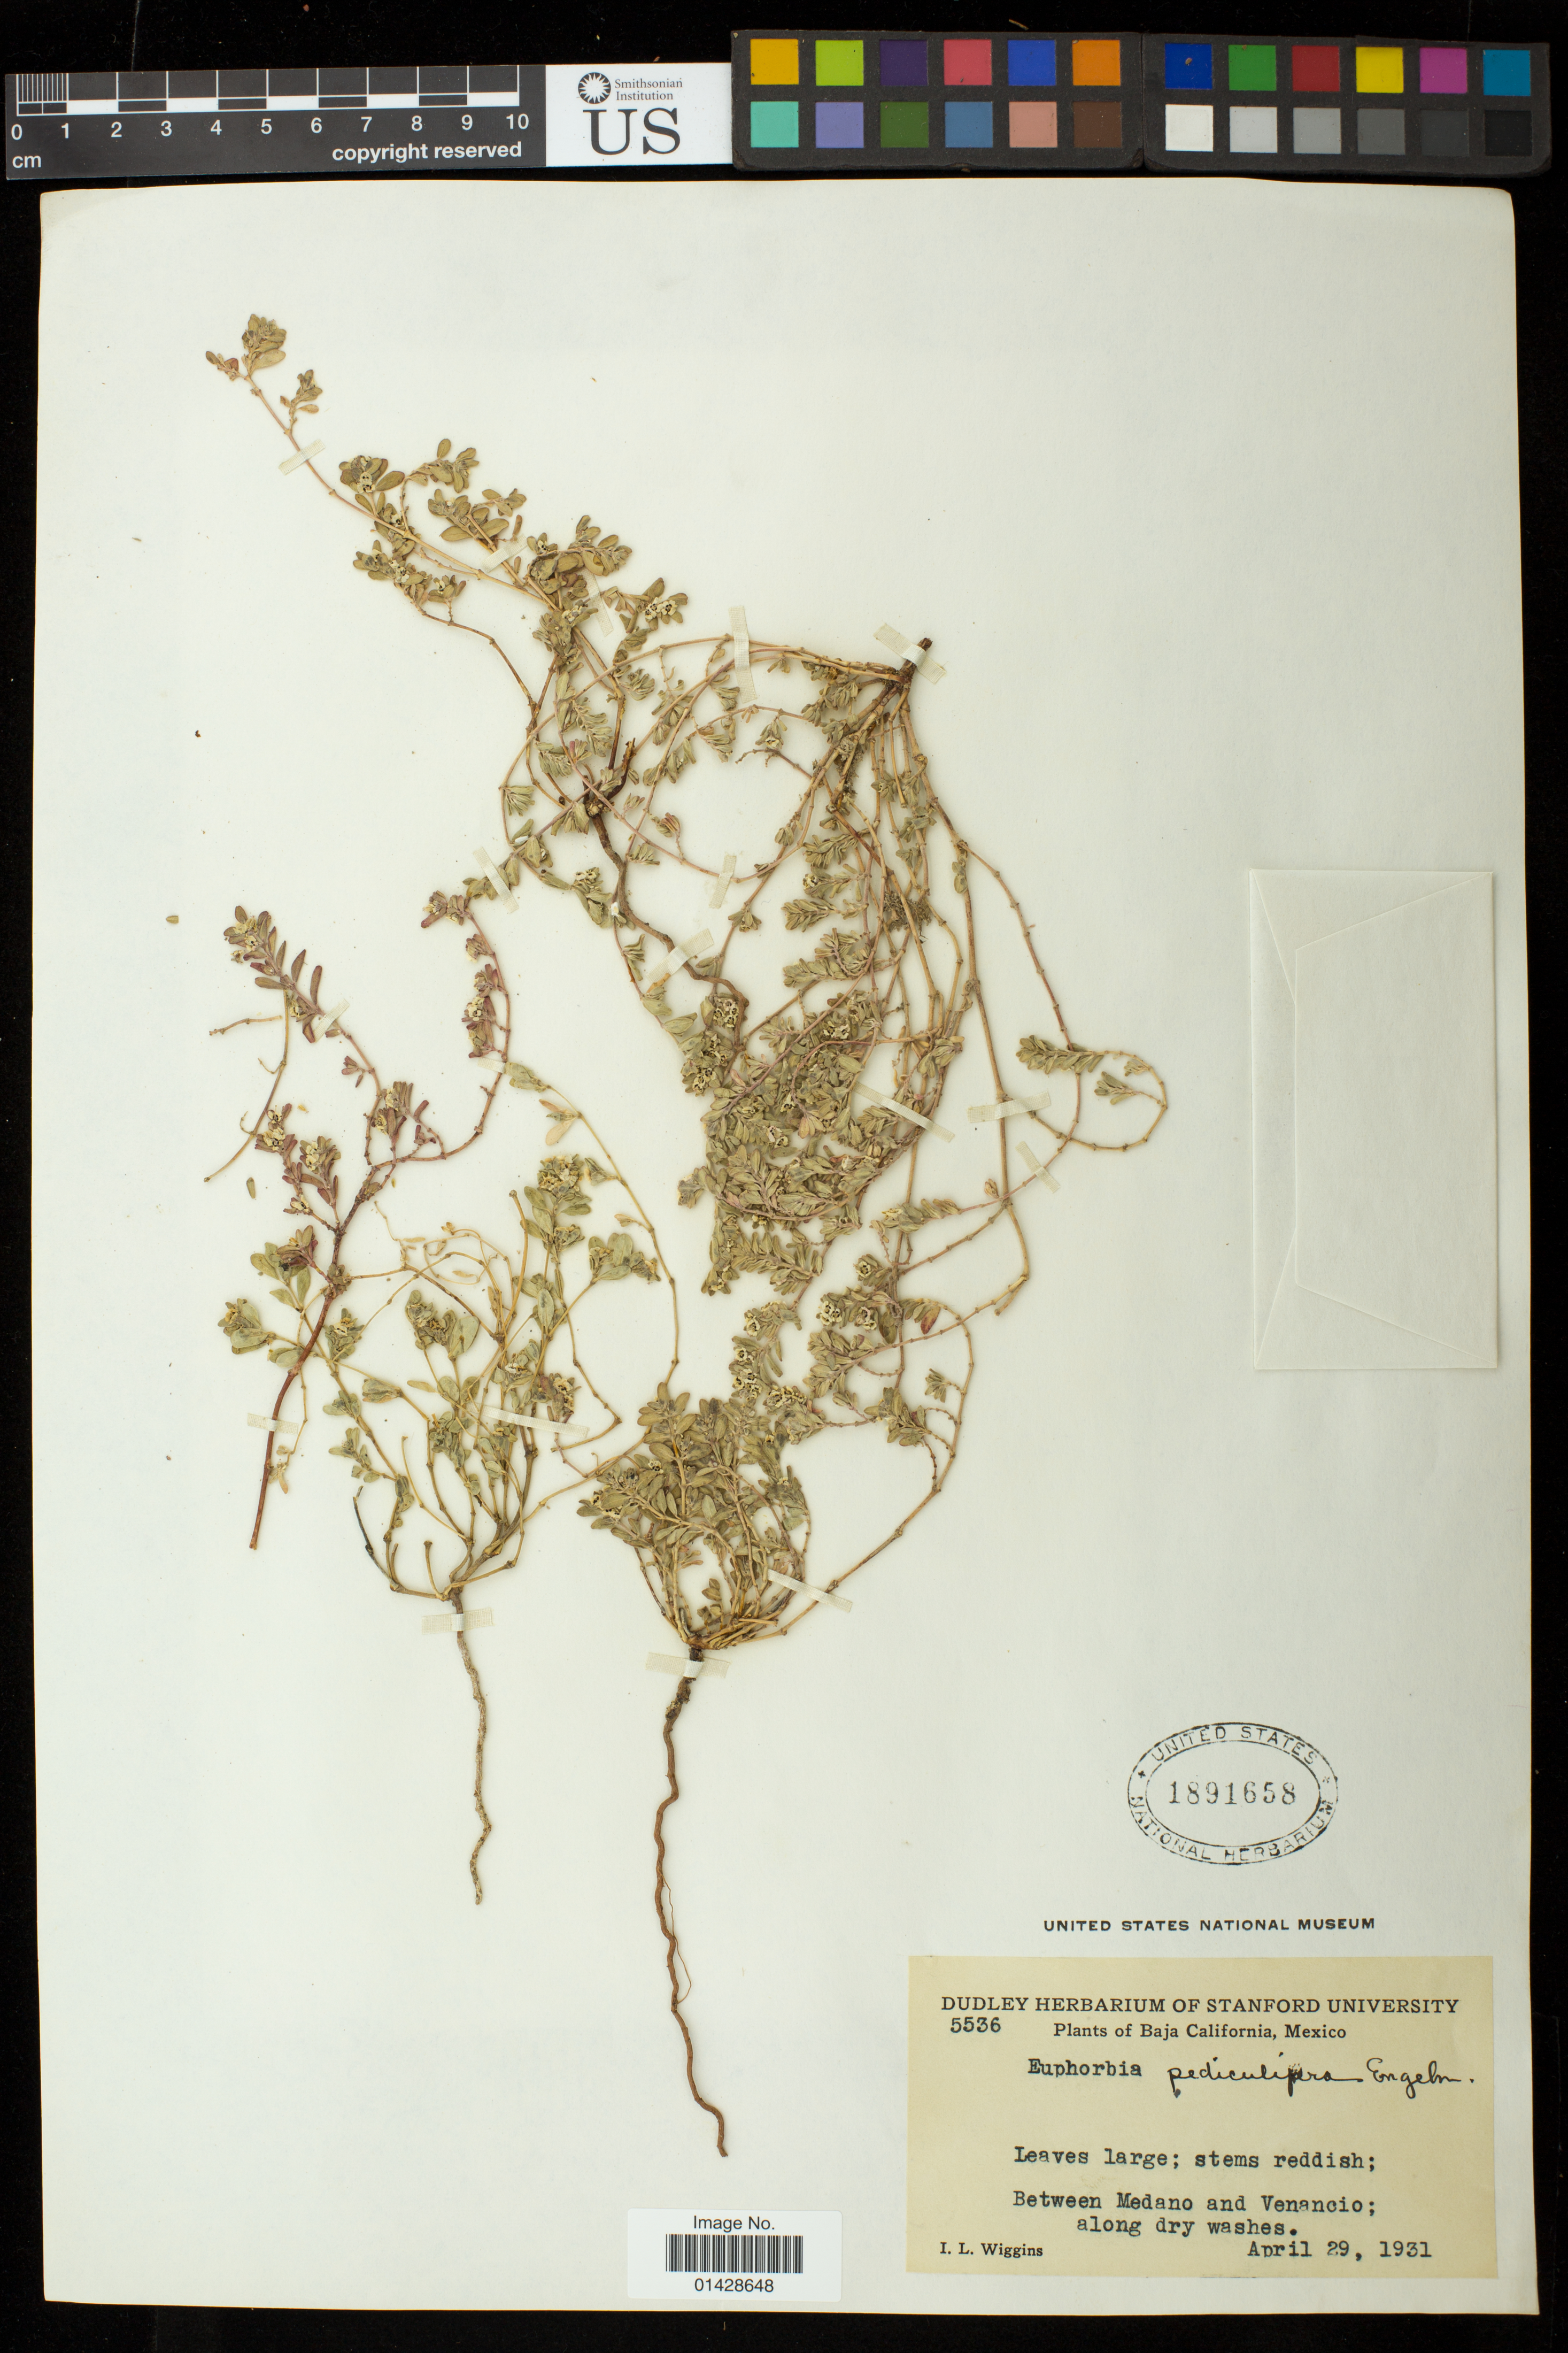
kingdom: Plantae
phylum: Tracheophyta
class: Magnoliopsida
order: Malpighiales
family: Euphorbiaceae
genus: Euphorbia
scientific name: Euphorbia pediculifera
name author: Engelm.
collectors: I. L. Wiggins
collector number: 5536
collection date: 1931-04-29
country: Mexico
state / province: Baja California Sur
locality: Between Medano and Venancio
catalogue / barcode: US 1891658